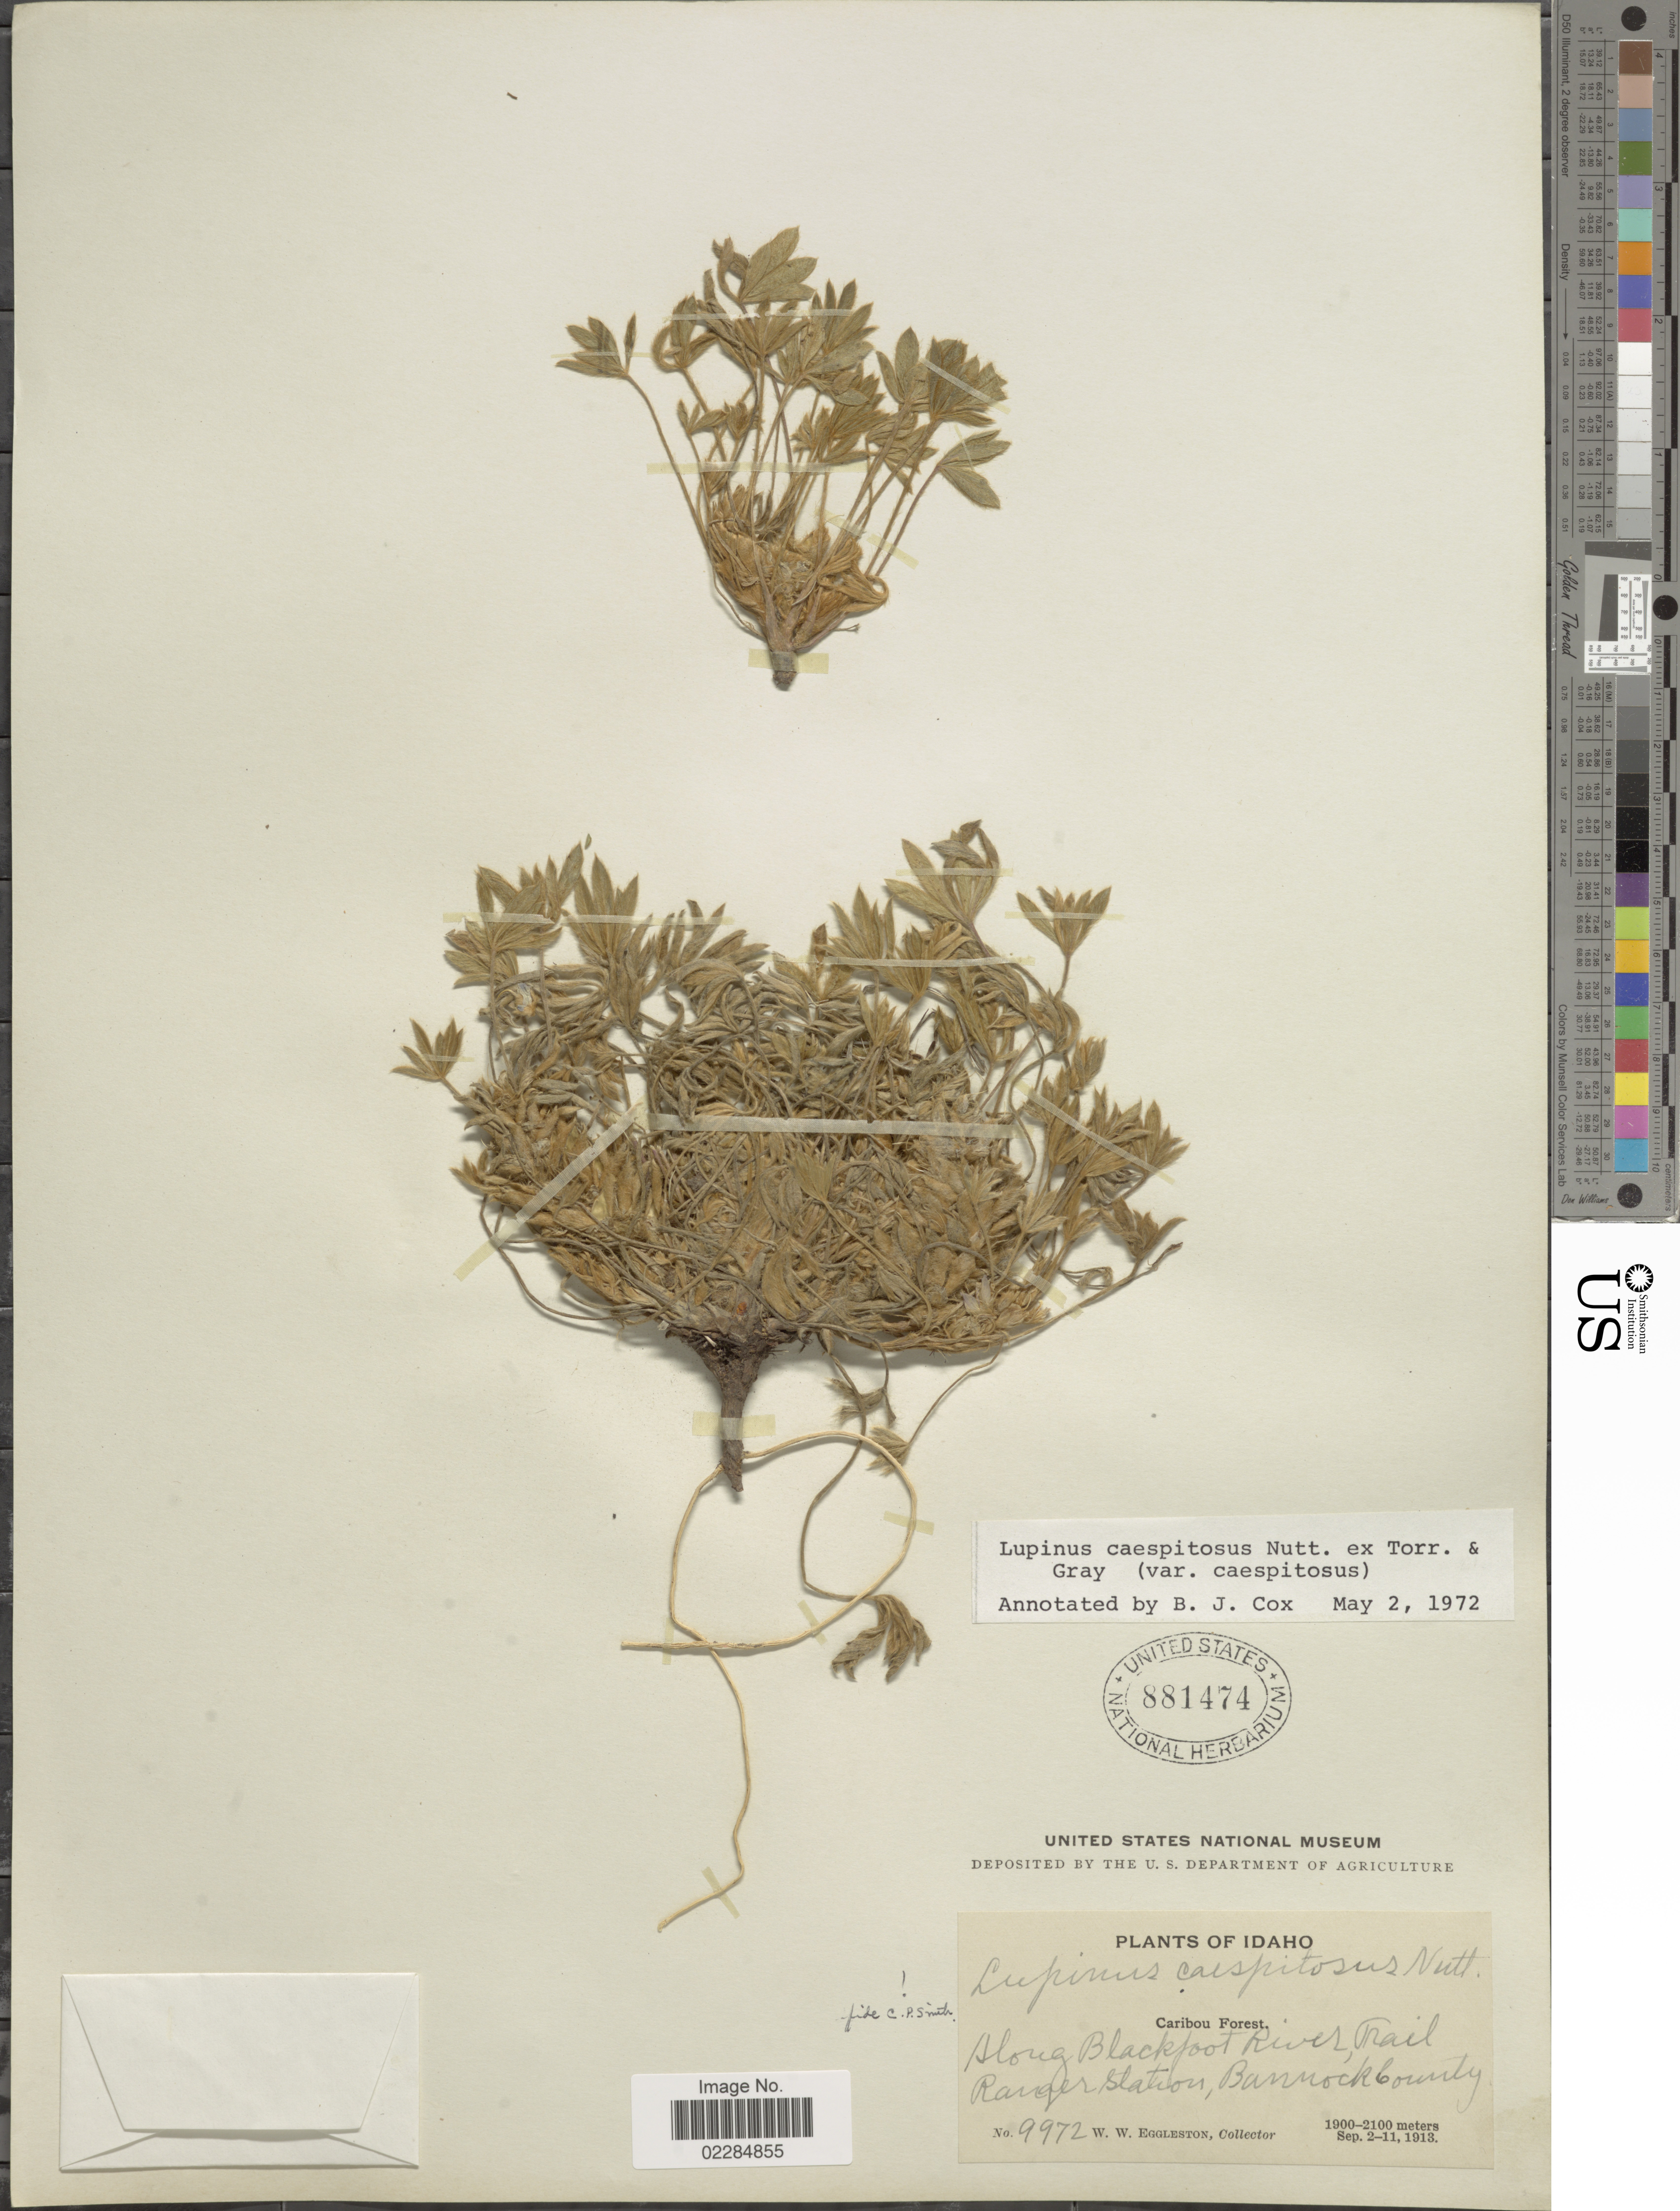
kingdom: Plantae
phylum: Tracheophyta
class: Magnoliopsida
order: Fabales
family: Fabaceae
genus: Lupinus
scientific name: Lupinus caespitosus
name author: Nutt.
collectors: W. W. Eggleston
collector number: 9972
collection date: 1913-09-02/1913-09-11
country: United States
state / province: Idaho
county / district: Bannock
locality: Along Blackfoot River Trail Ranger Station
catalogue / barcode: US 881474